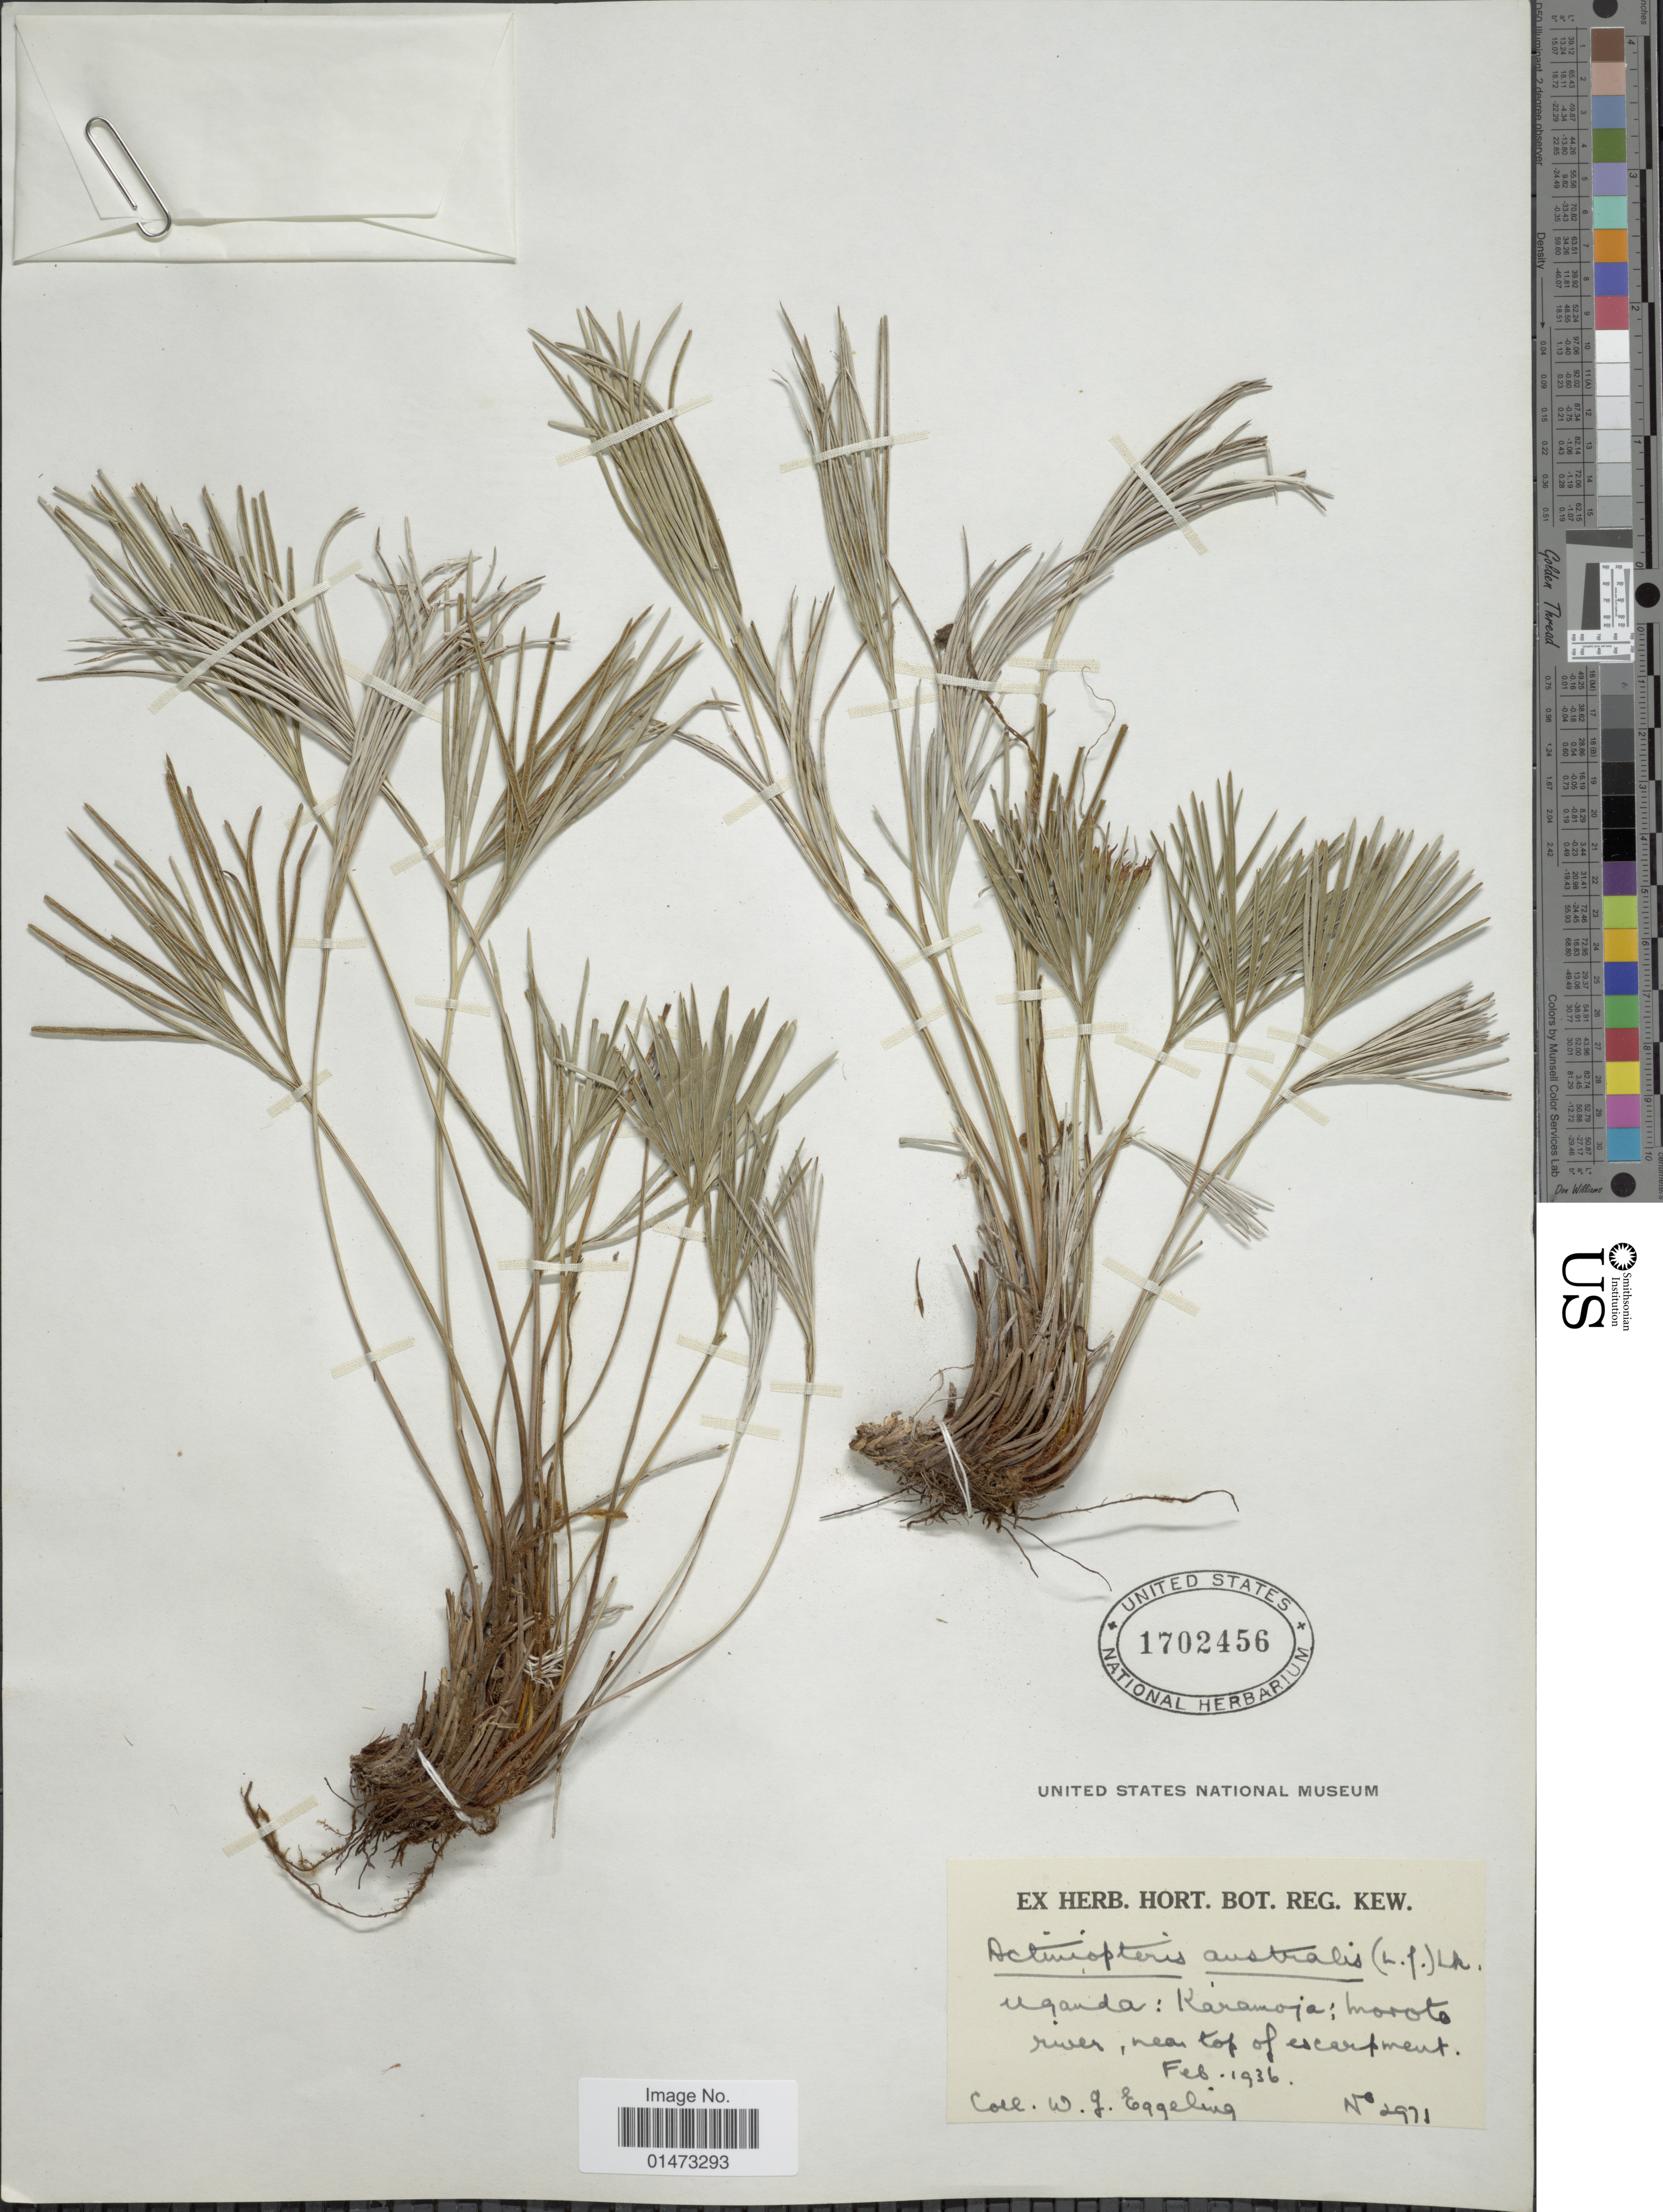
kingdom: Plantae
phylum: Tracheophyta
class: Polypodiopsida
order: Polypodiales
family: Pteridaceae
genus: Actiniopteris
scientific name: Actiniopteris semiflabellata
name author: Pic. Serm.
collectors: W. Eggeling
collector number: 2971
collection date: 1936-02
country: Uganda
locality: Karamoja; Moroto river, near top of escarpment.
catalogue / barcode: US 1702456